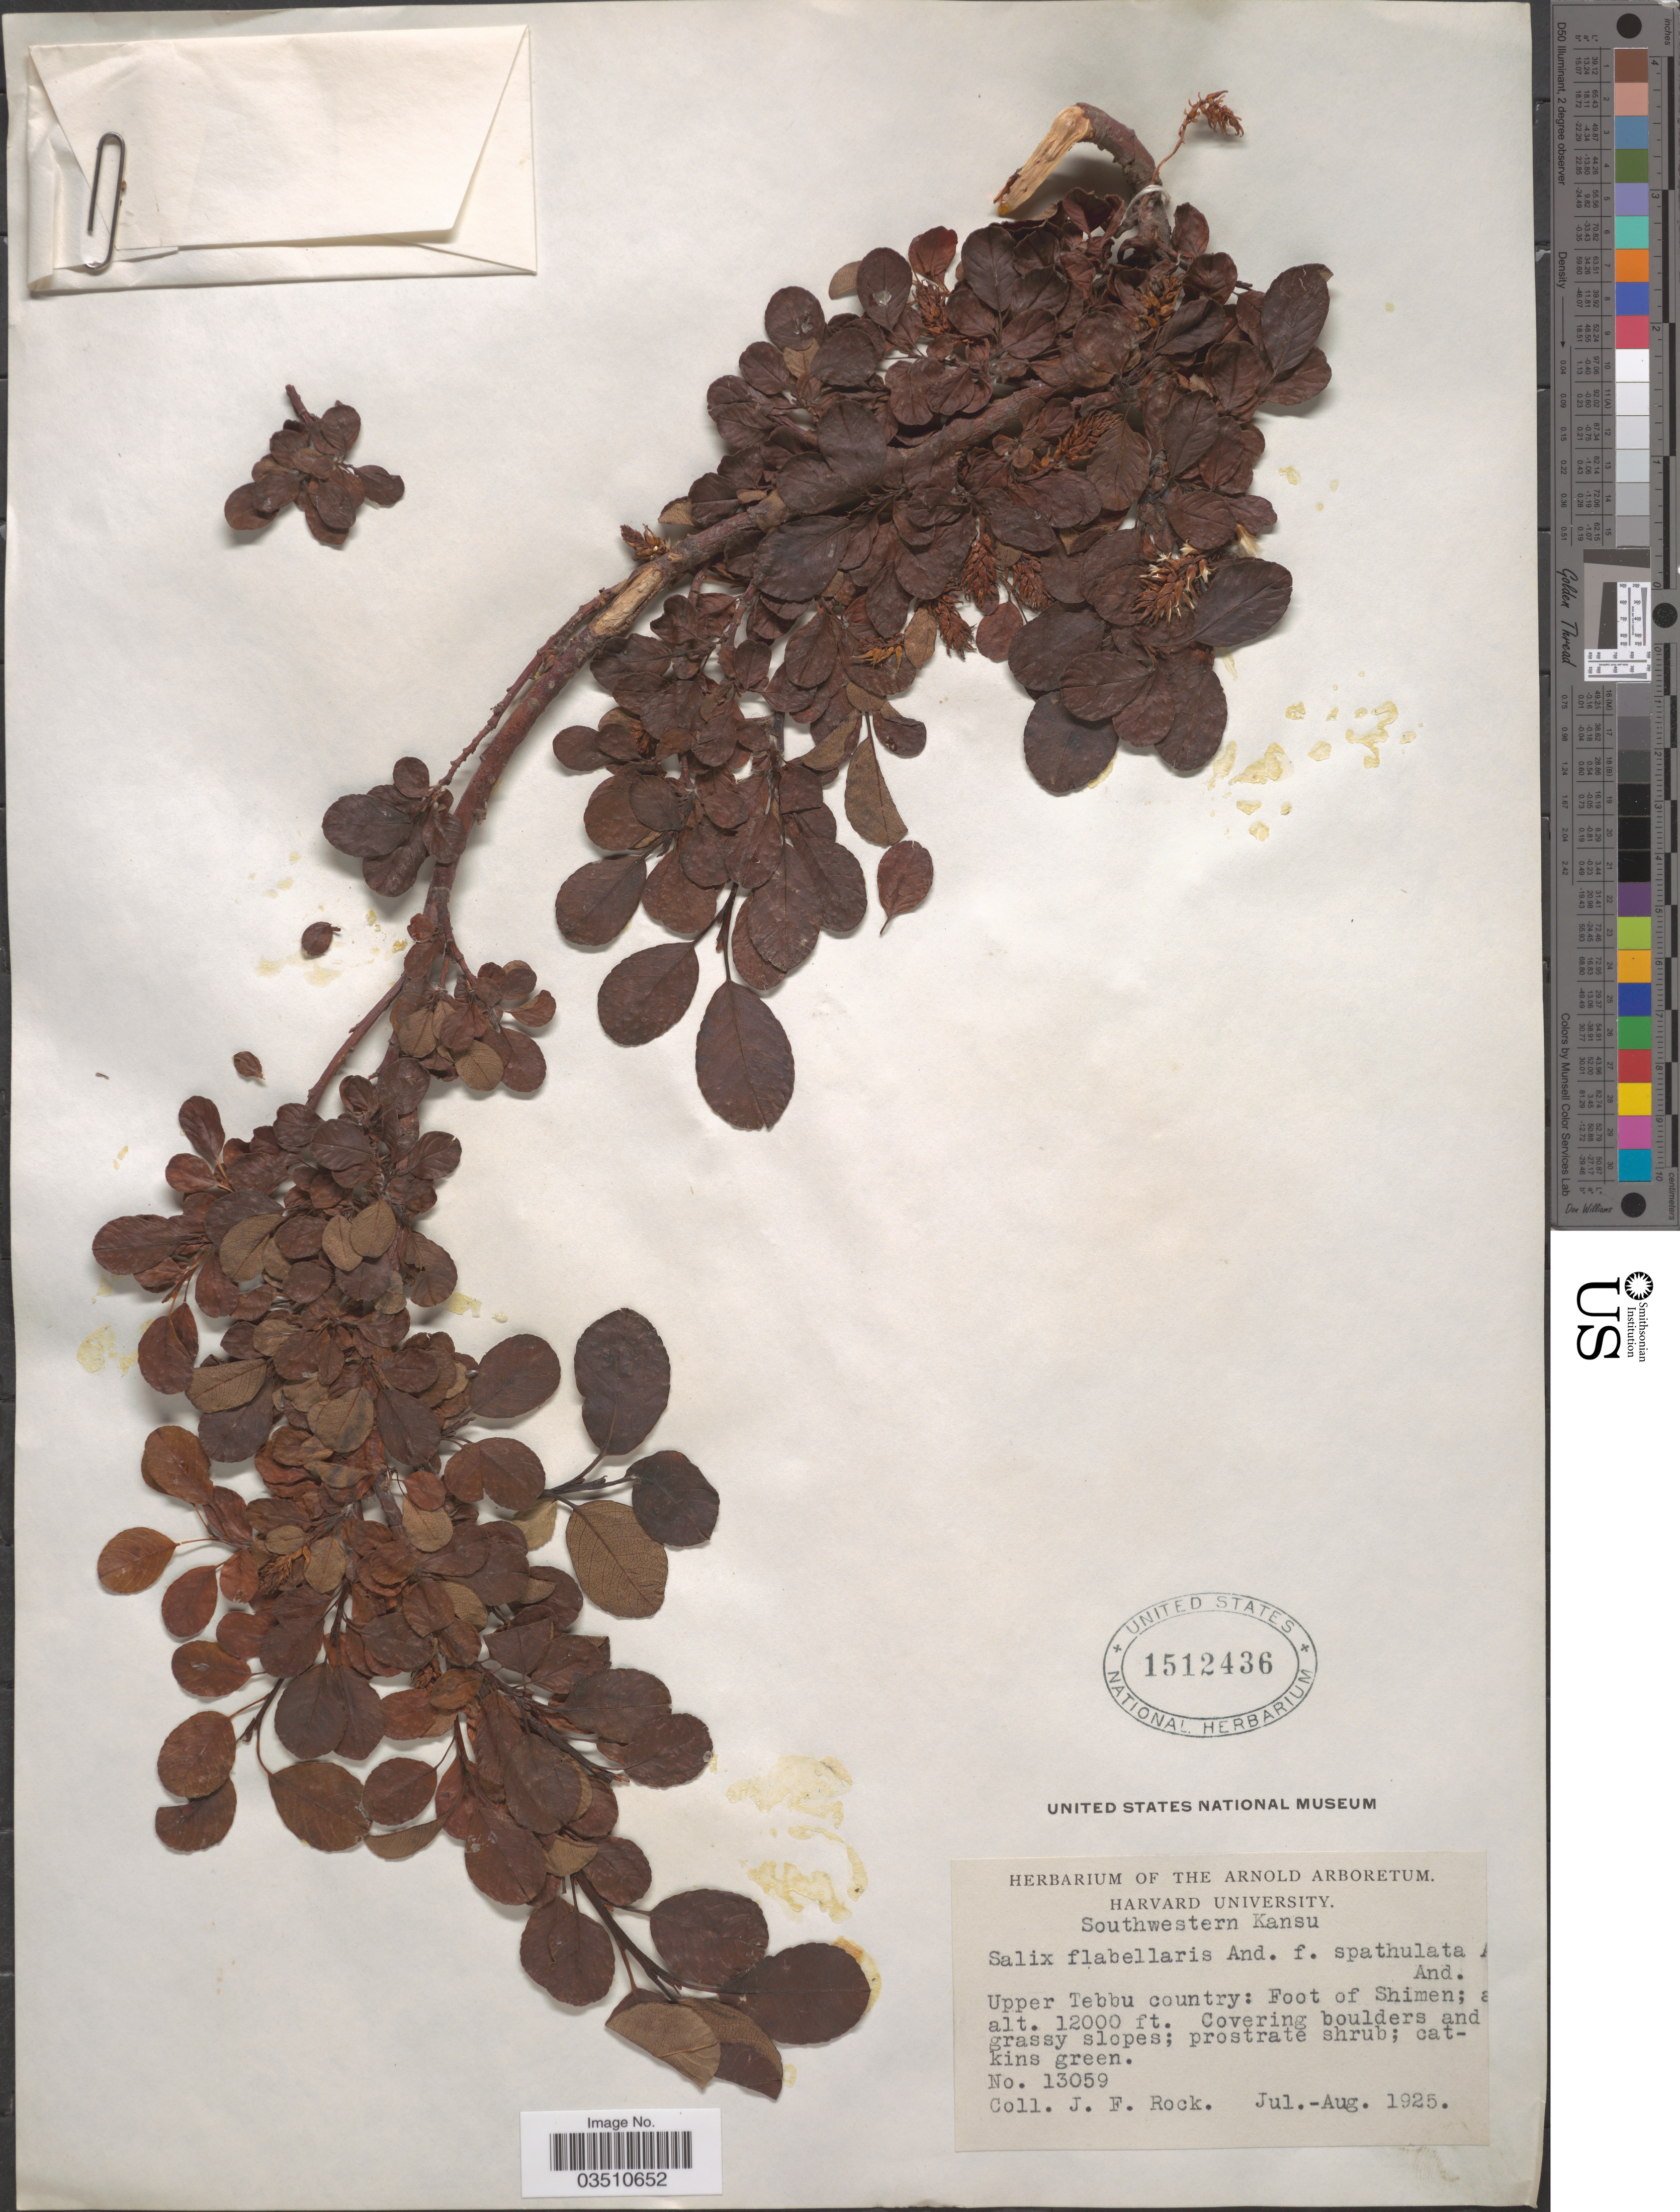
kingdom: Plantae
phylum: Tracheophyta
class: Magnoliopsida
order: Malpighiales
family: Salicaceae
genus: Salix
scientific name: Salix flabellaris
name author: Andersson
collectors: J. Rock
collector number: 13059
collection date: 1925-07/1925-08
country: China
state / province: Gansu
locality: Southwestern Kansu. Upper Tebbu country: Foot of Shimen.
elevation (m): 3658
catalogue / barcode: US 1512436